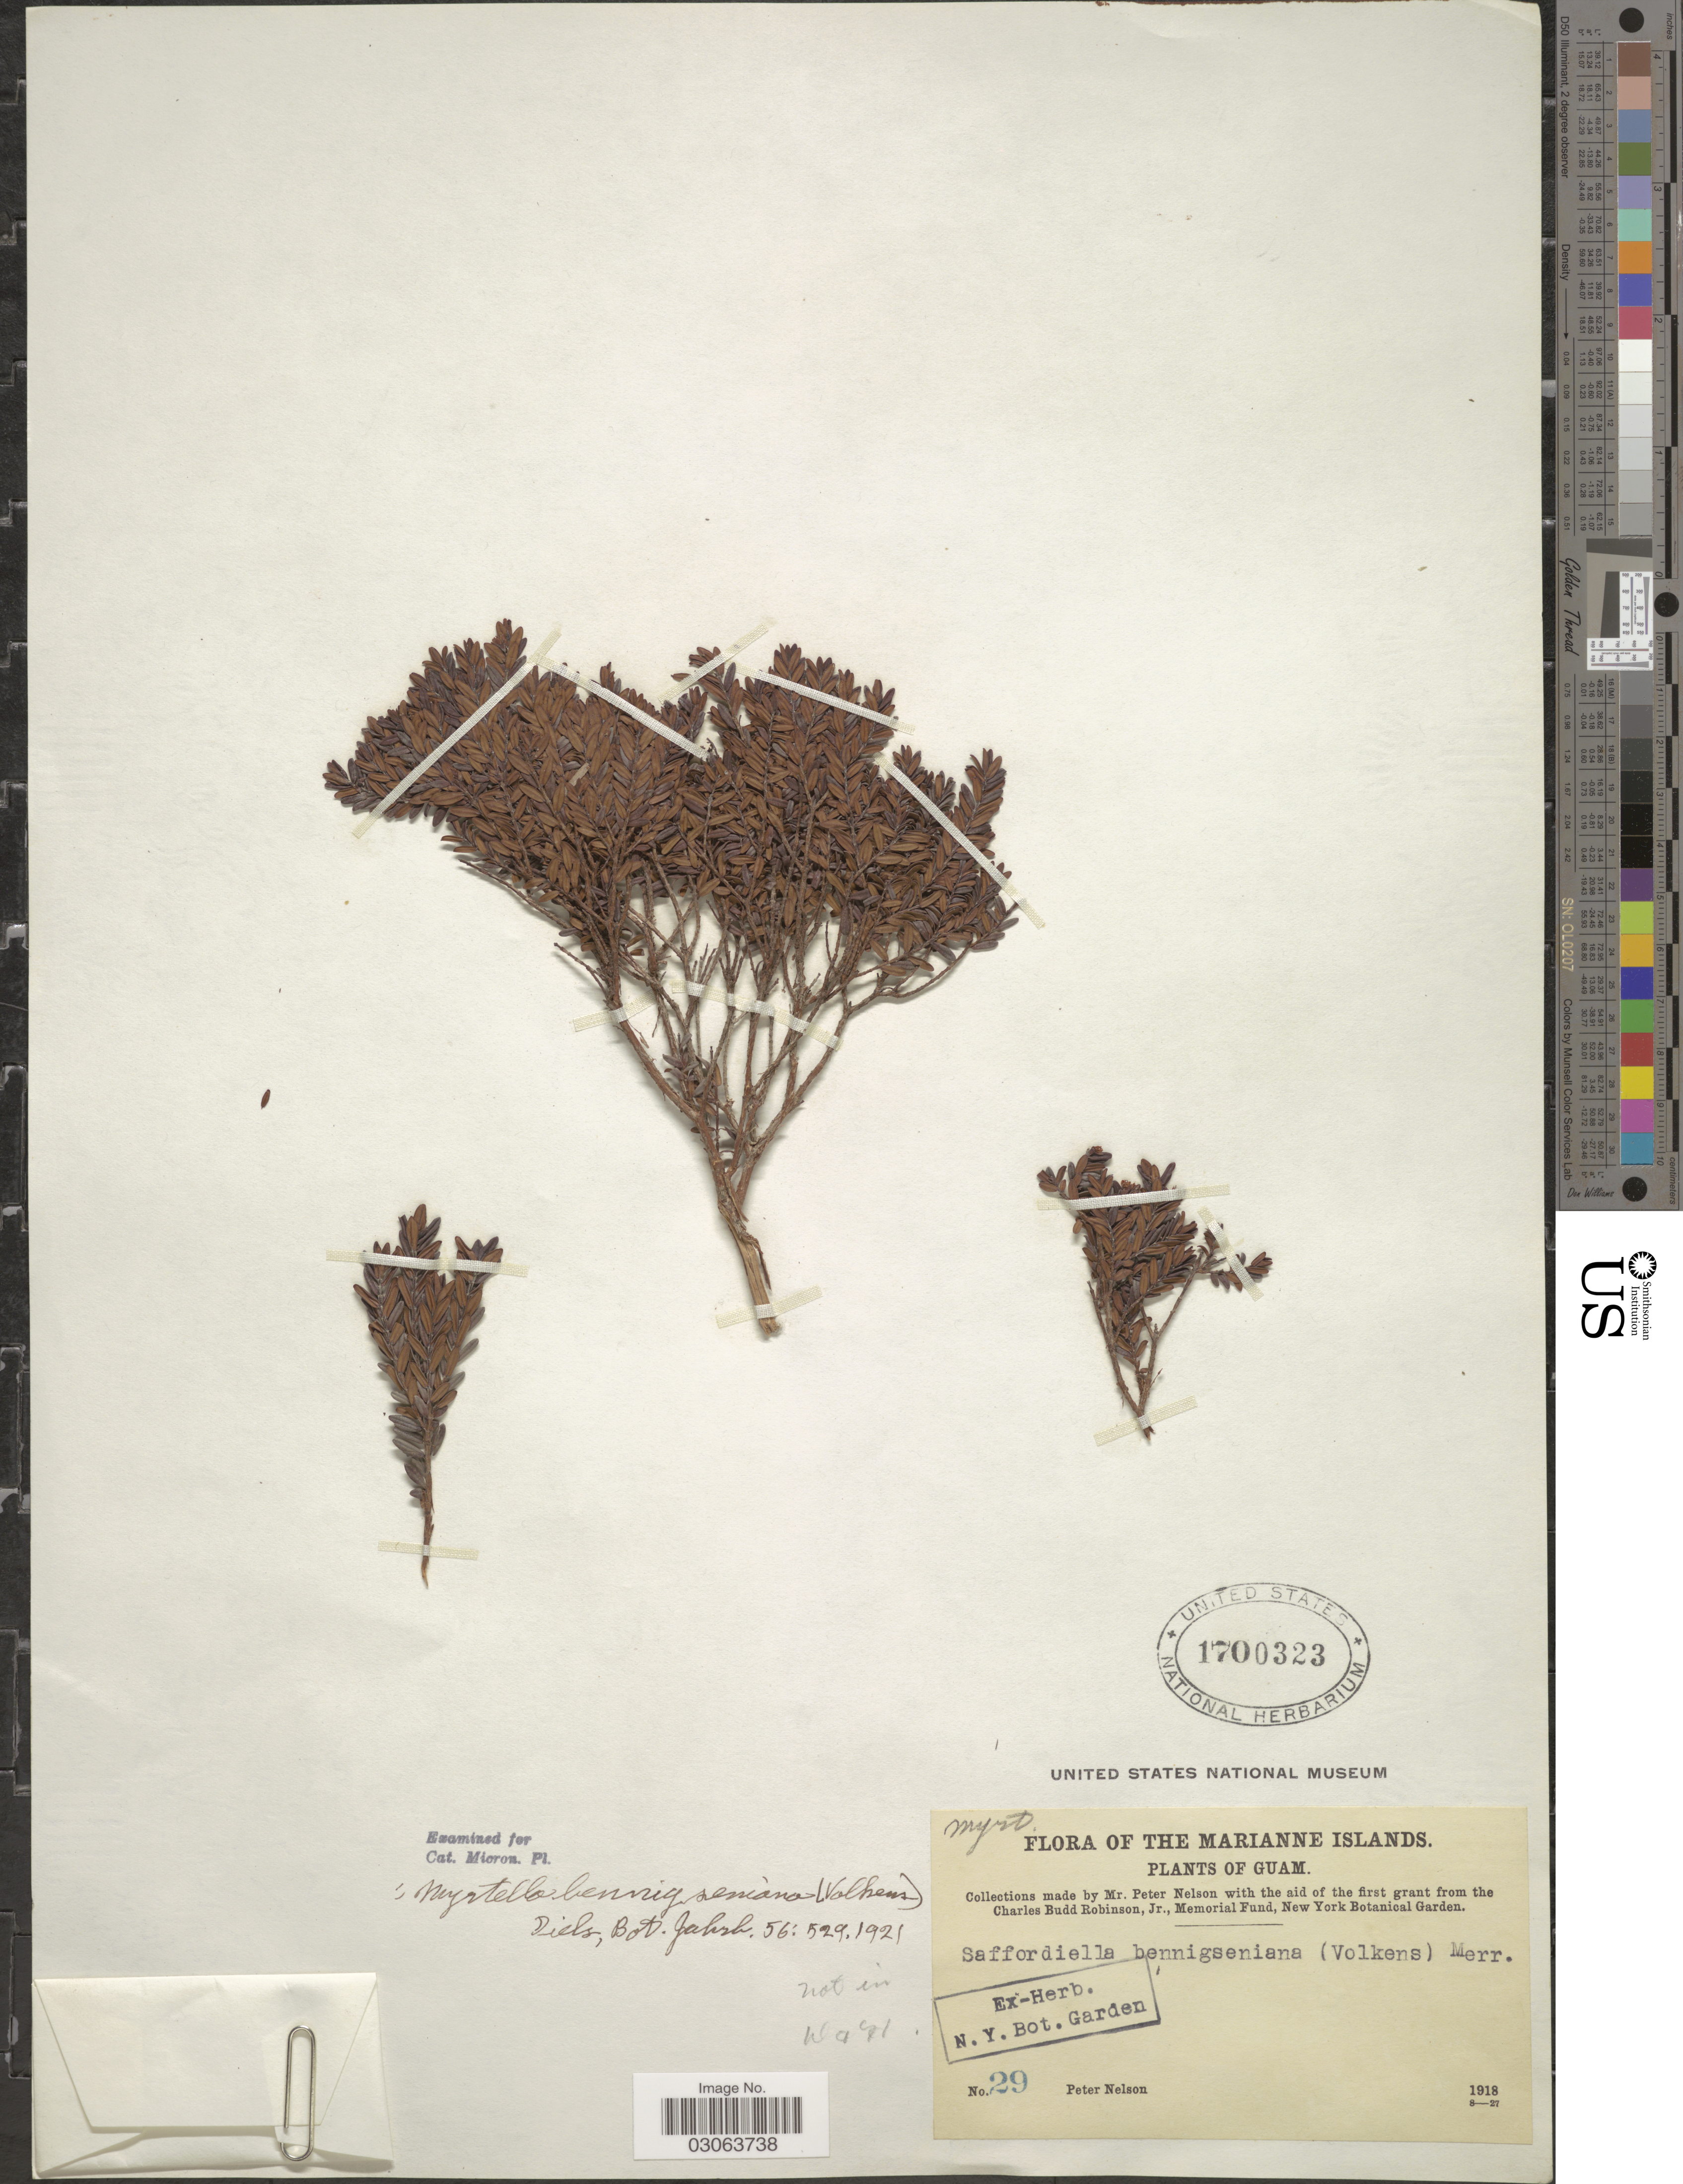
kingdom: Plantae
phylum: Tracheophyta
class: Magnoliopsida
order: Myrtales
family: Myrtaceae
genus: Myrtella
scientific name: Myrtella bennigseniana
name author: (Volkens) Diels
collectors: P. Nelson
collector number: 29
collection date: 1918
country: Guam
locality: The Marianne Islands.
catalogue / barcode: US 1700323